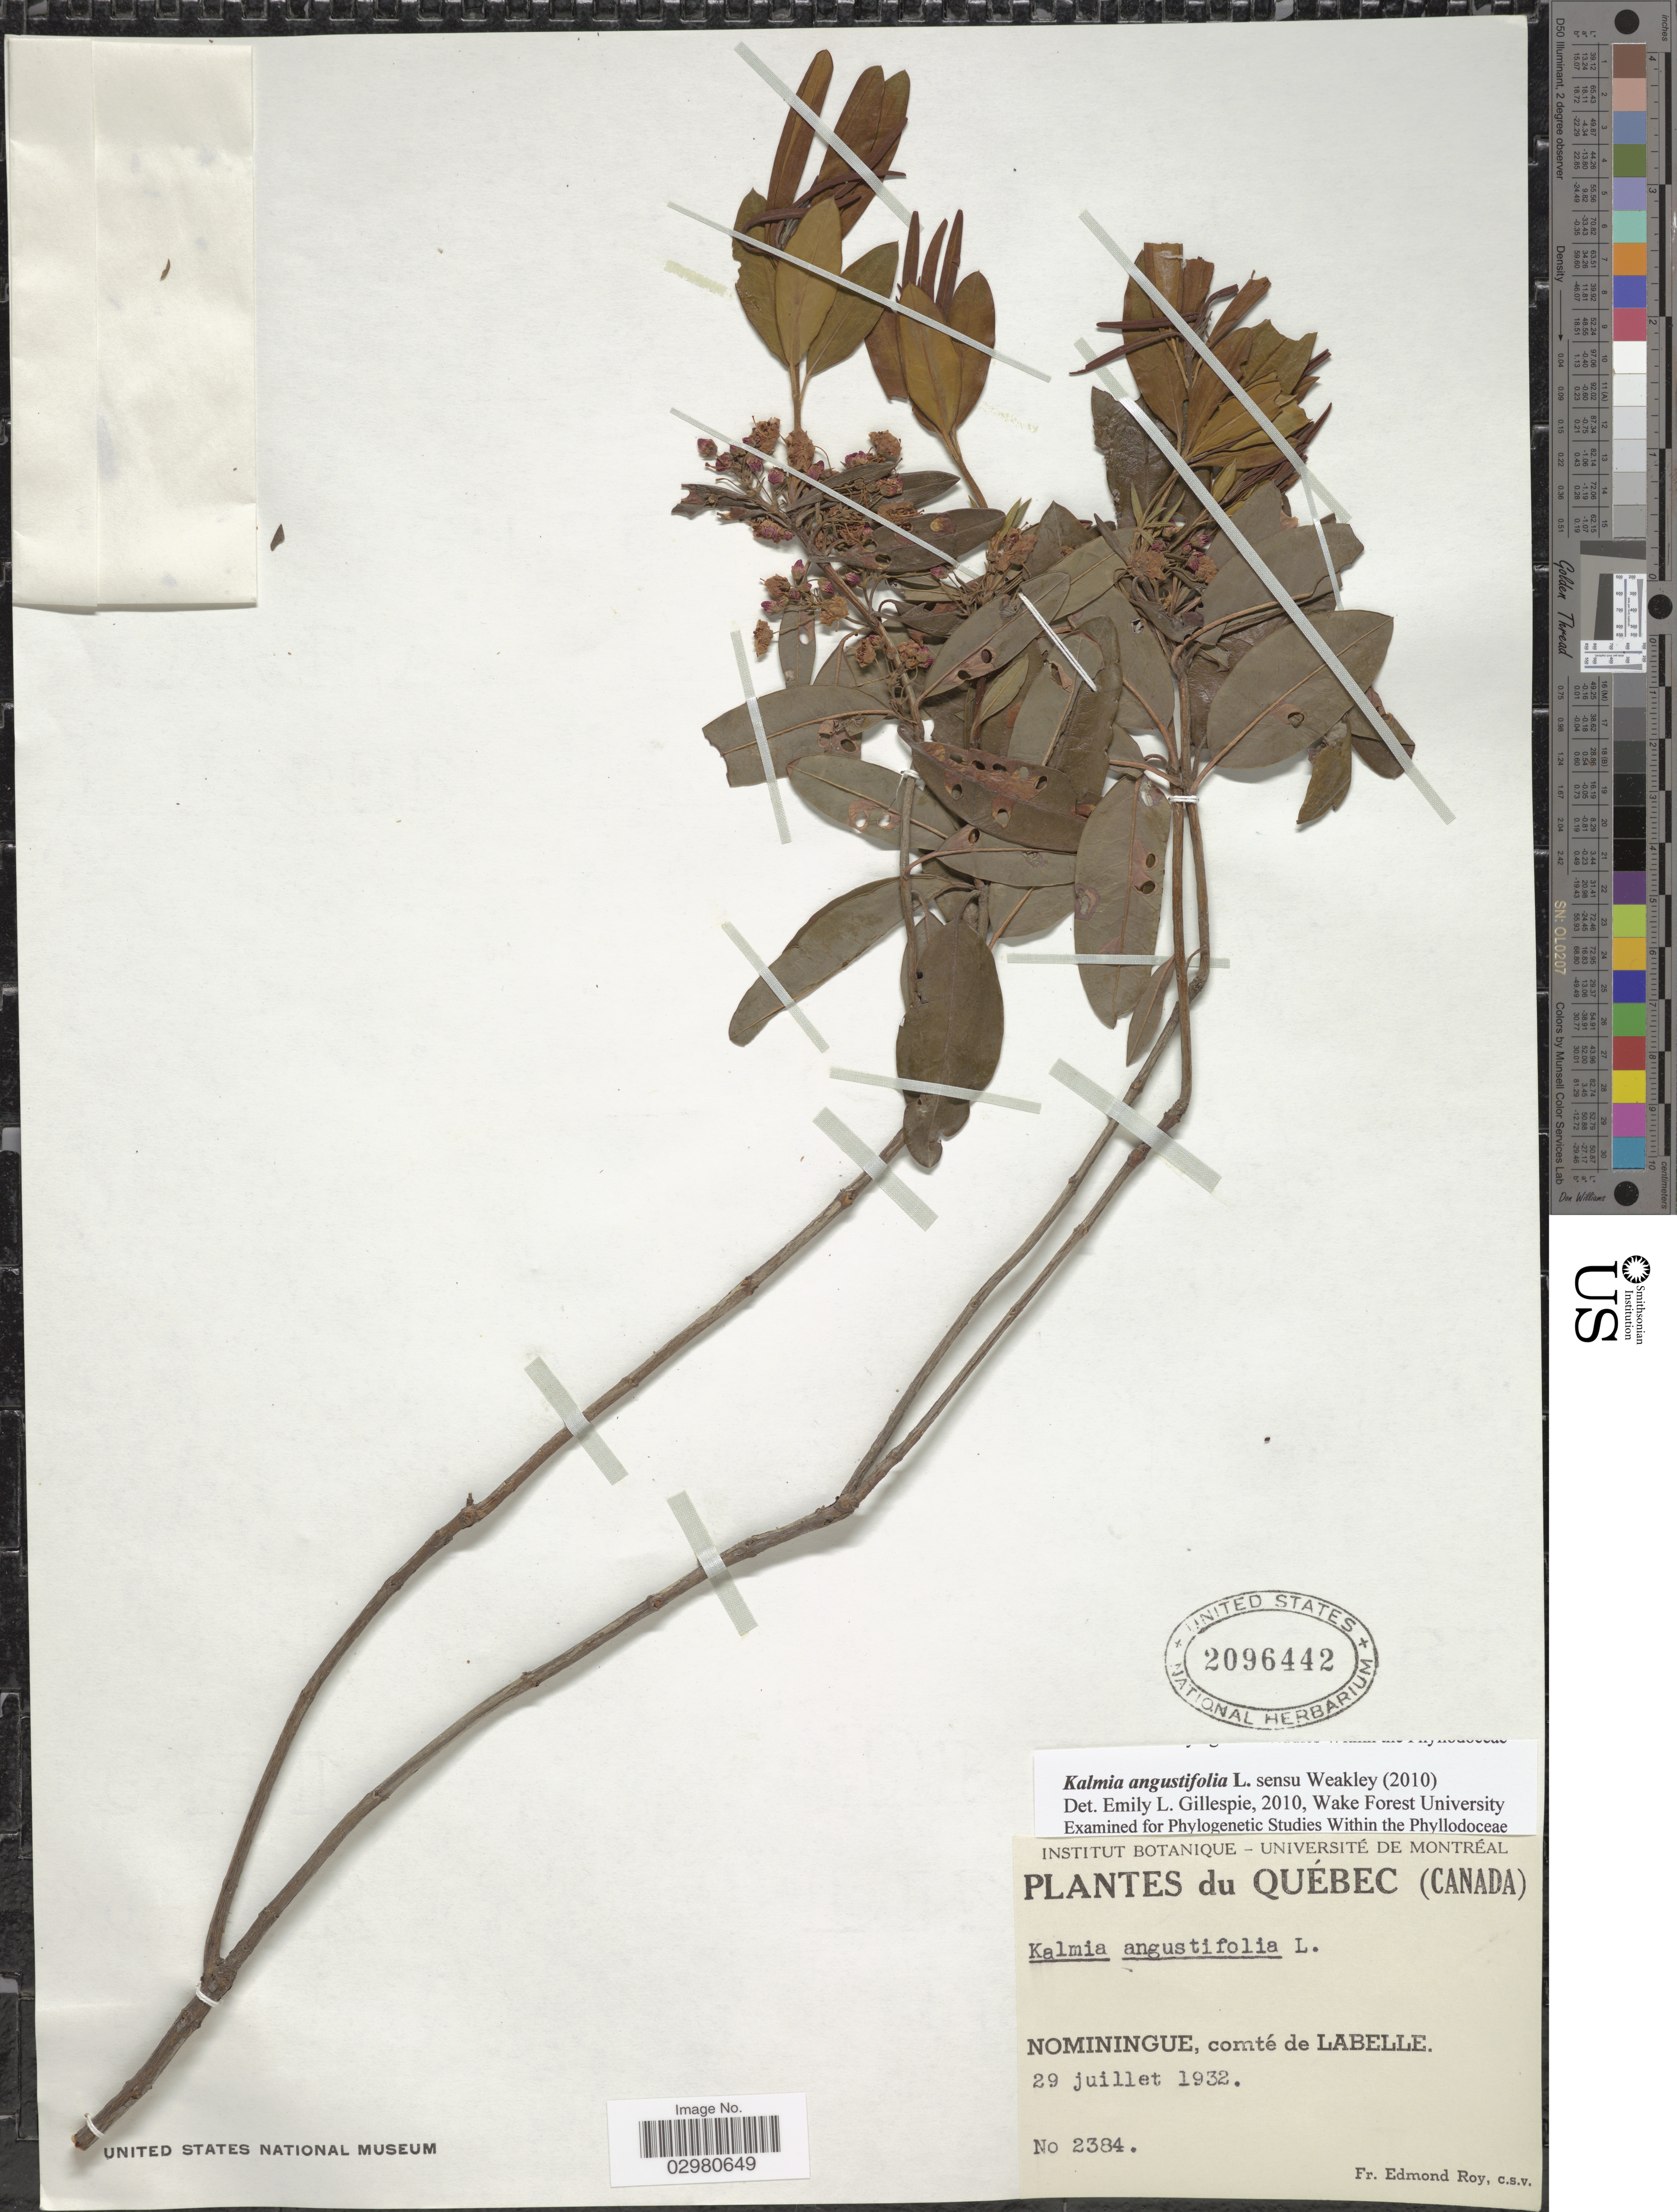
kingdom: Plantae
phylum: Tracheophyta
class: Magnoliopsida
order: Ericales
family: Ericaceae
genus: Kalmia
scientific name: Kalmia angustifolia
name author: L.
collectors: E. Roy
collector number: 2384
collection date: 1932-07-29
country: Canada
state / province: Quebec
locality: Nominingue, comté de Labelle.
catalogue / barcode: US 2096442